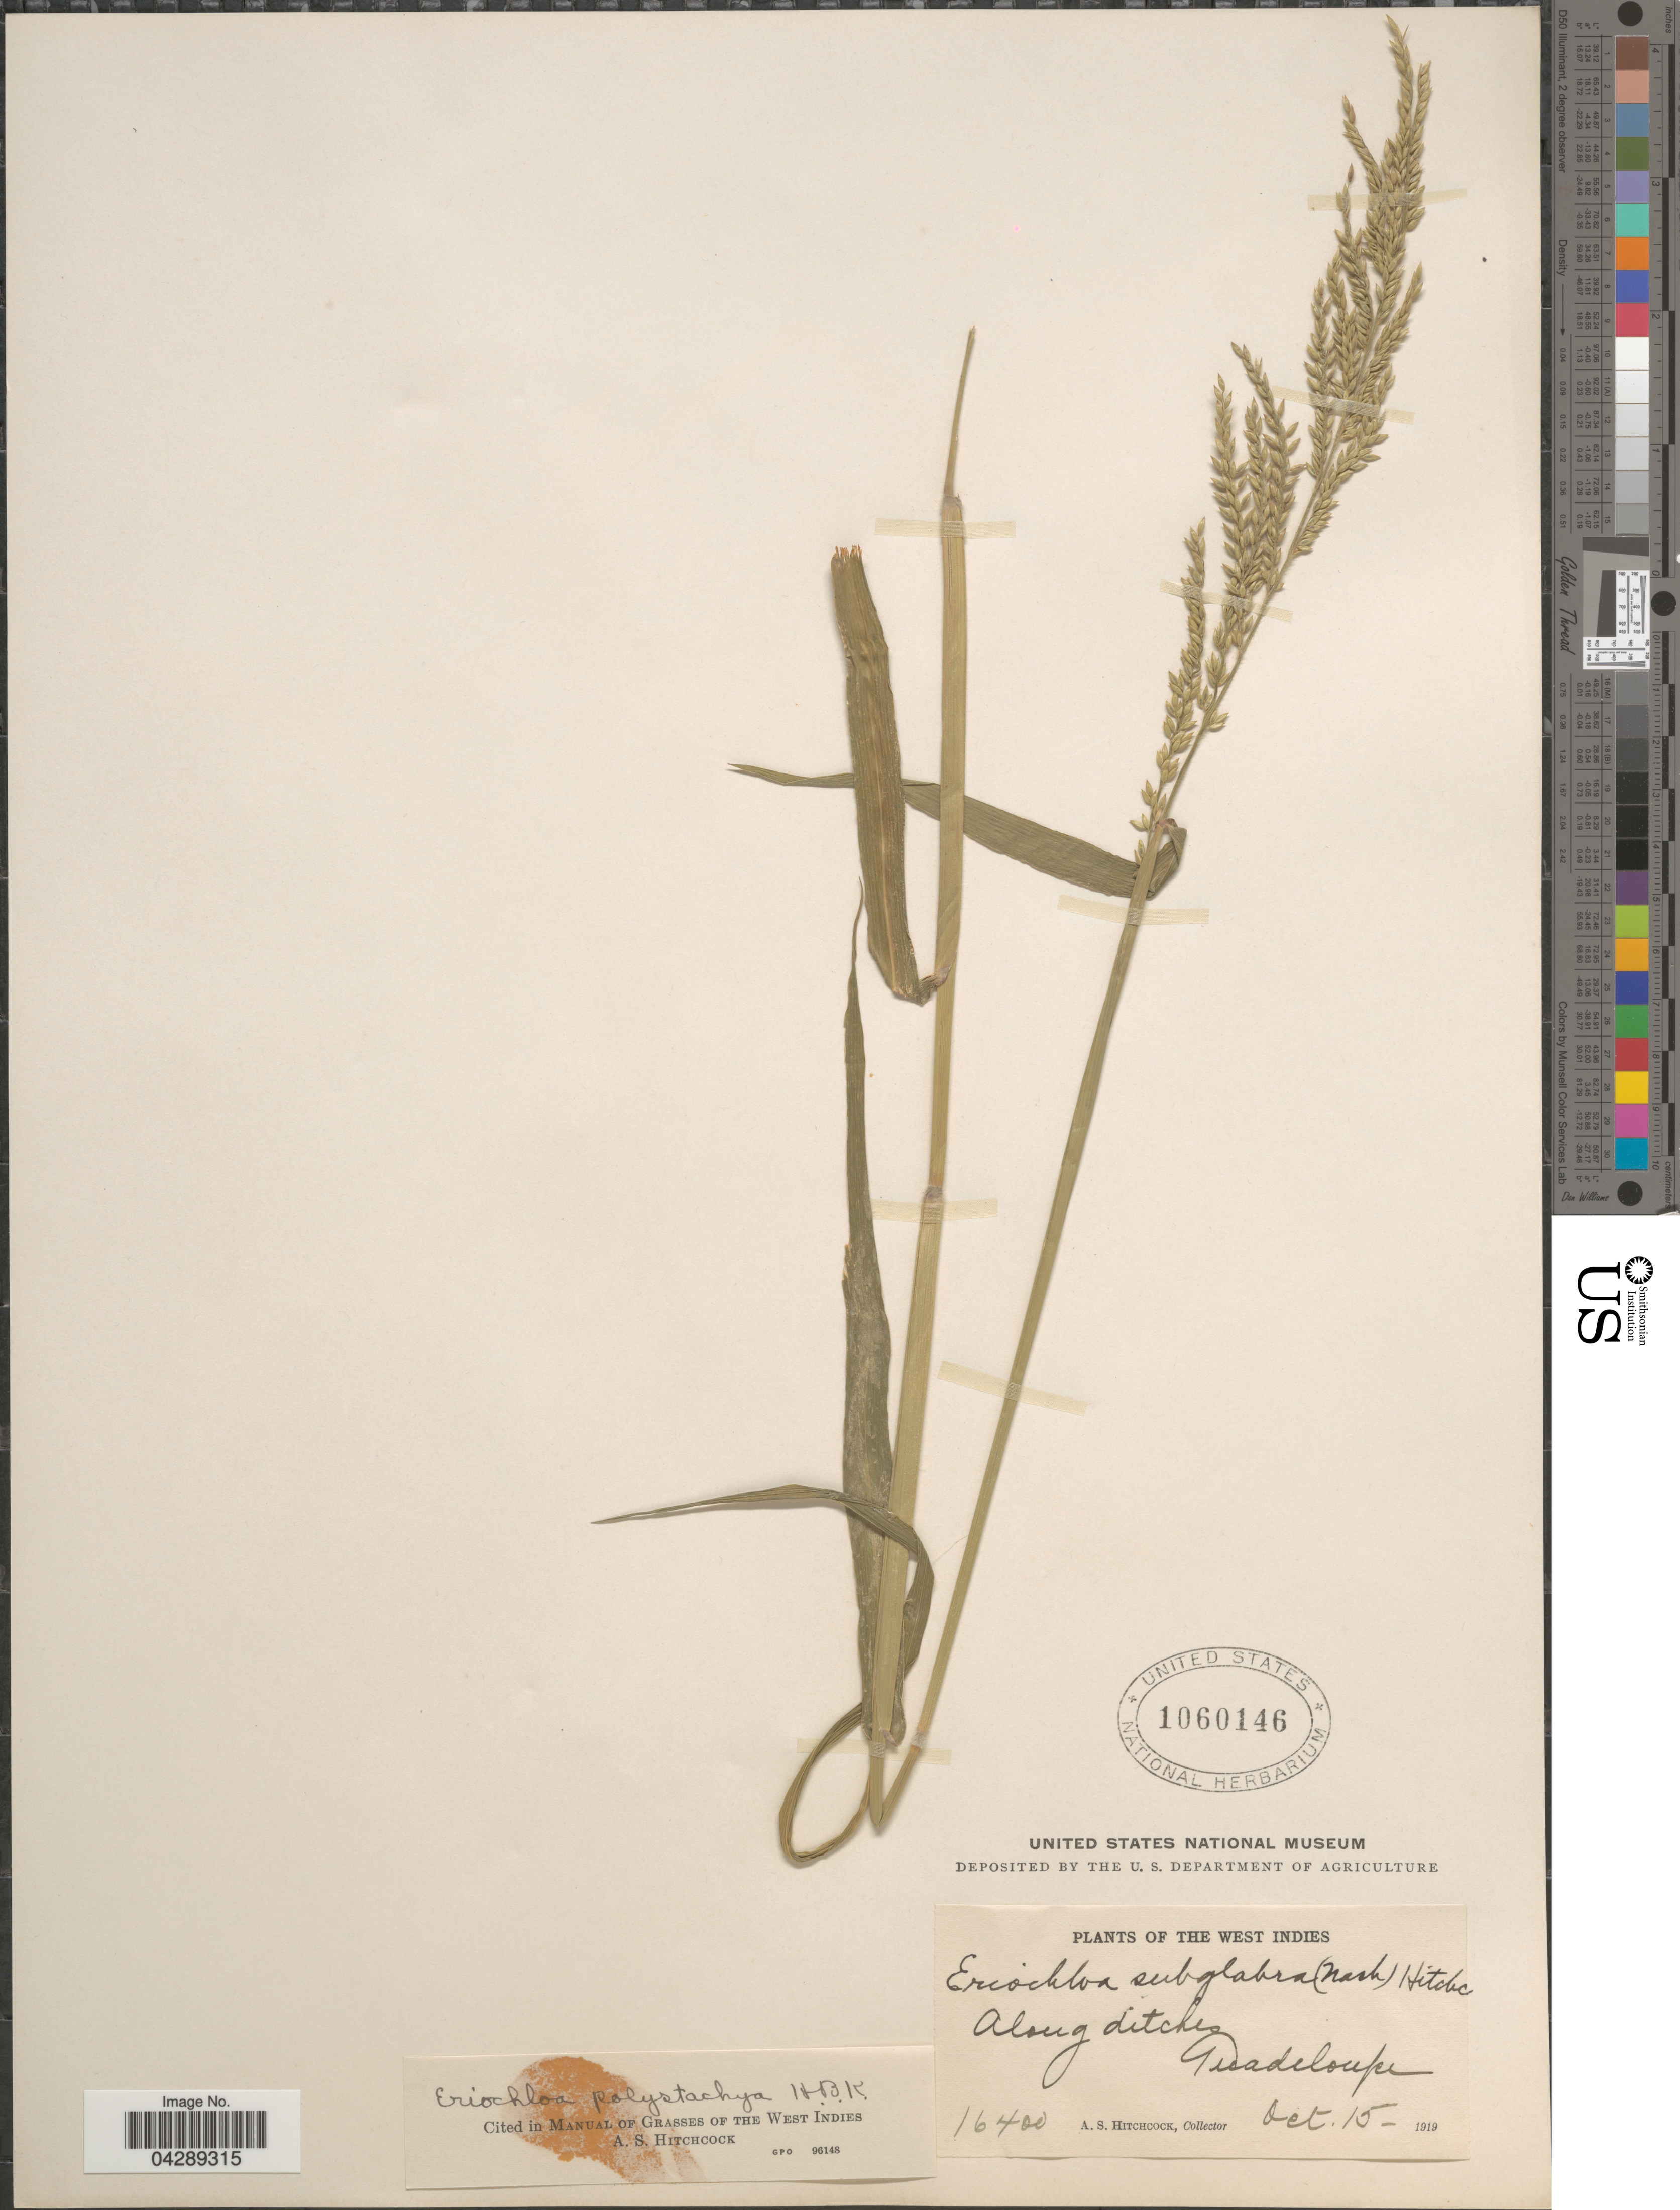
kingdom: Plantae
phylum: Tracheophyta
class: Liliopsida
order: Poales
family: Poaceae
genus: Eriochloa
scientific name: Eriochloa polystachya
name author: Kunth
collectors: A. S. Hitchcock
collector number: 16400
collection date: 1919-10-15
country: Guadeloupe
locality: The West Indies. Along ditches.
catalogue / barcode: US 1060146